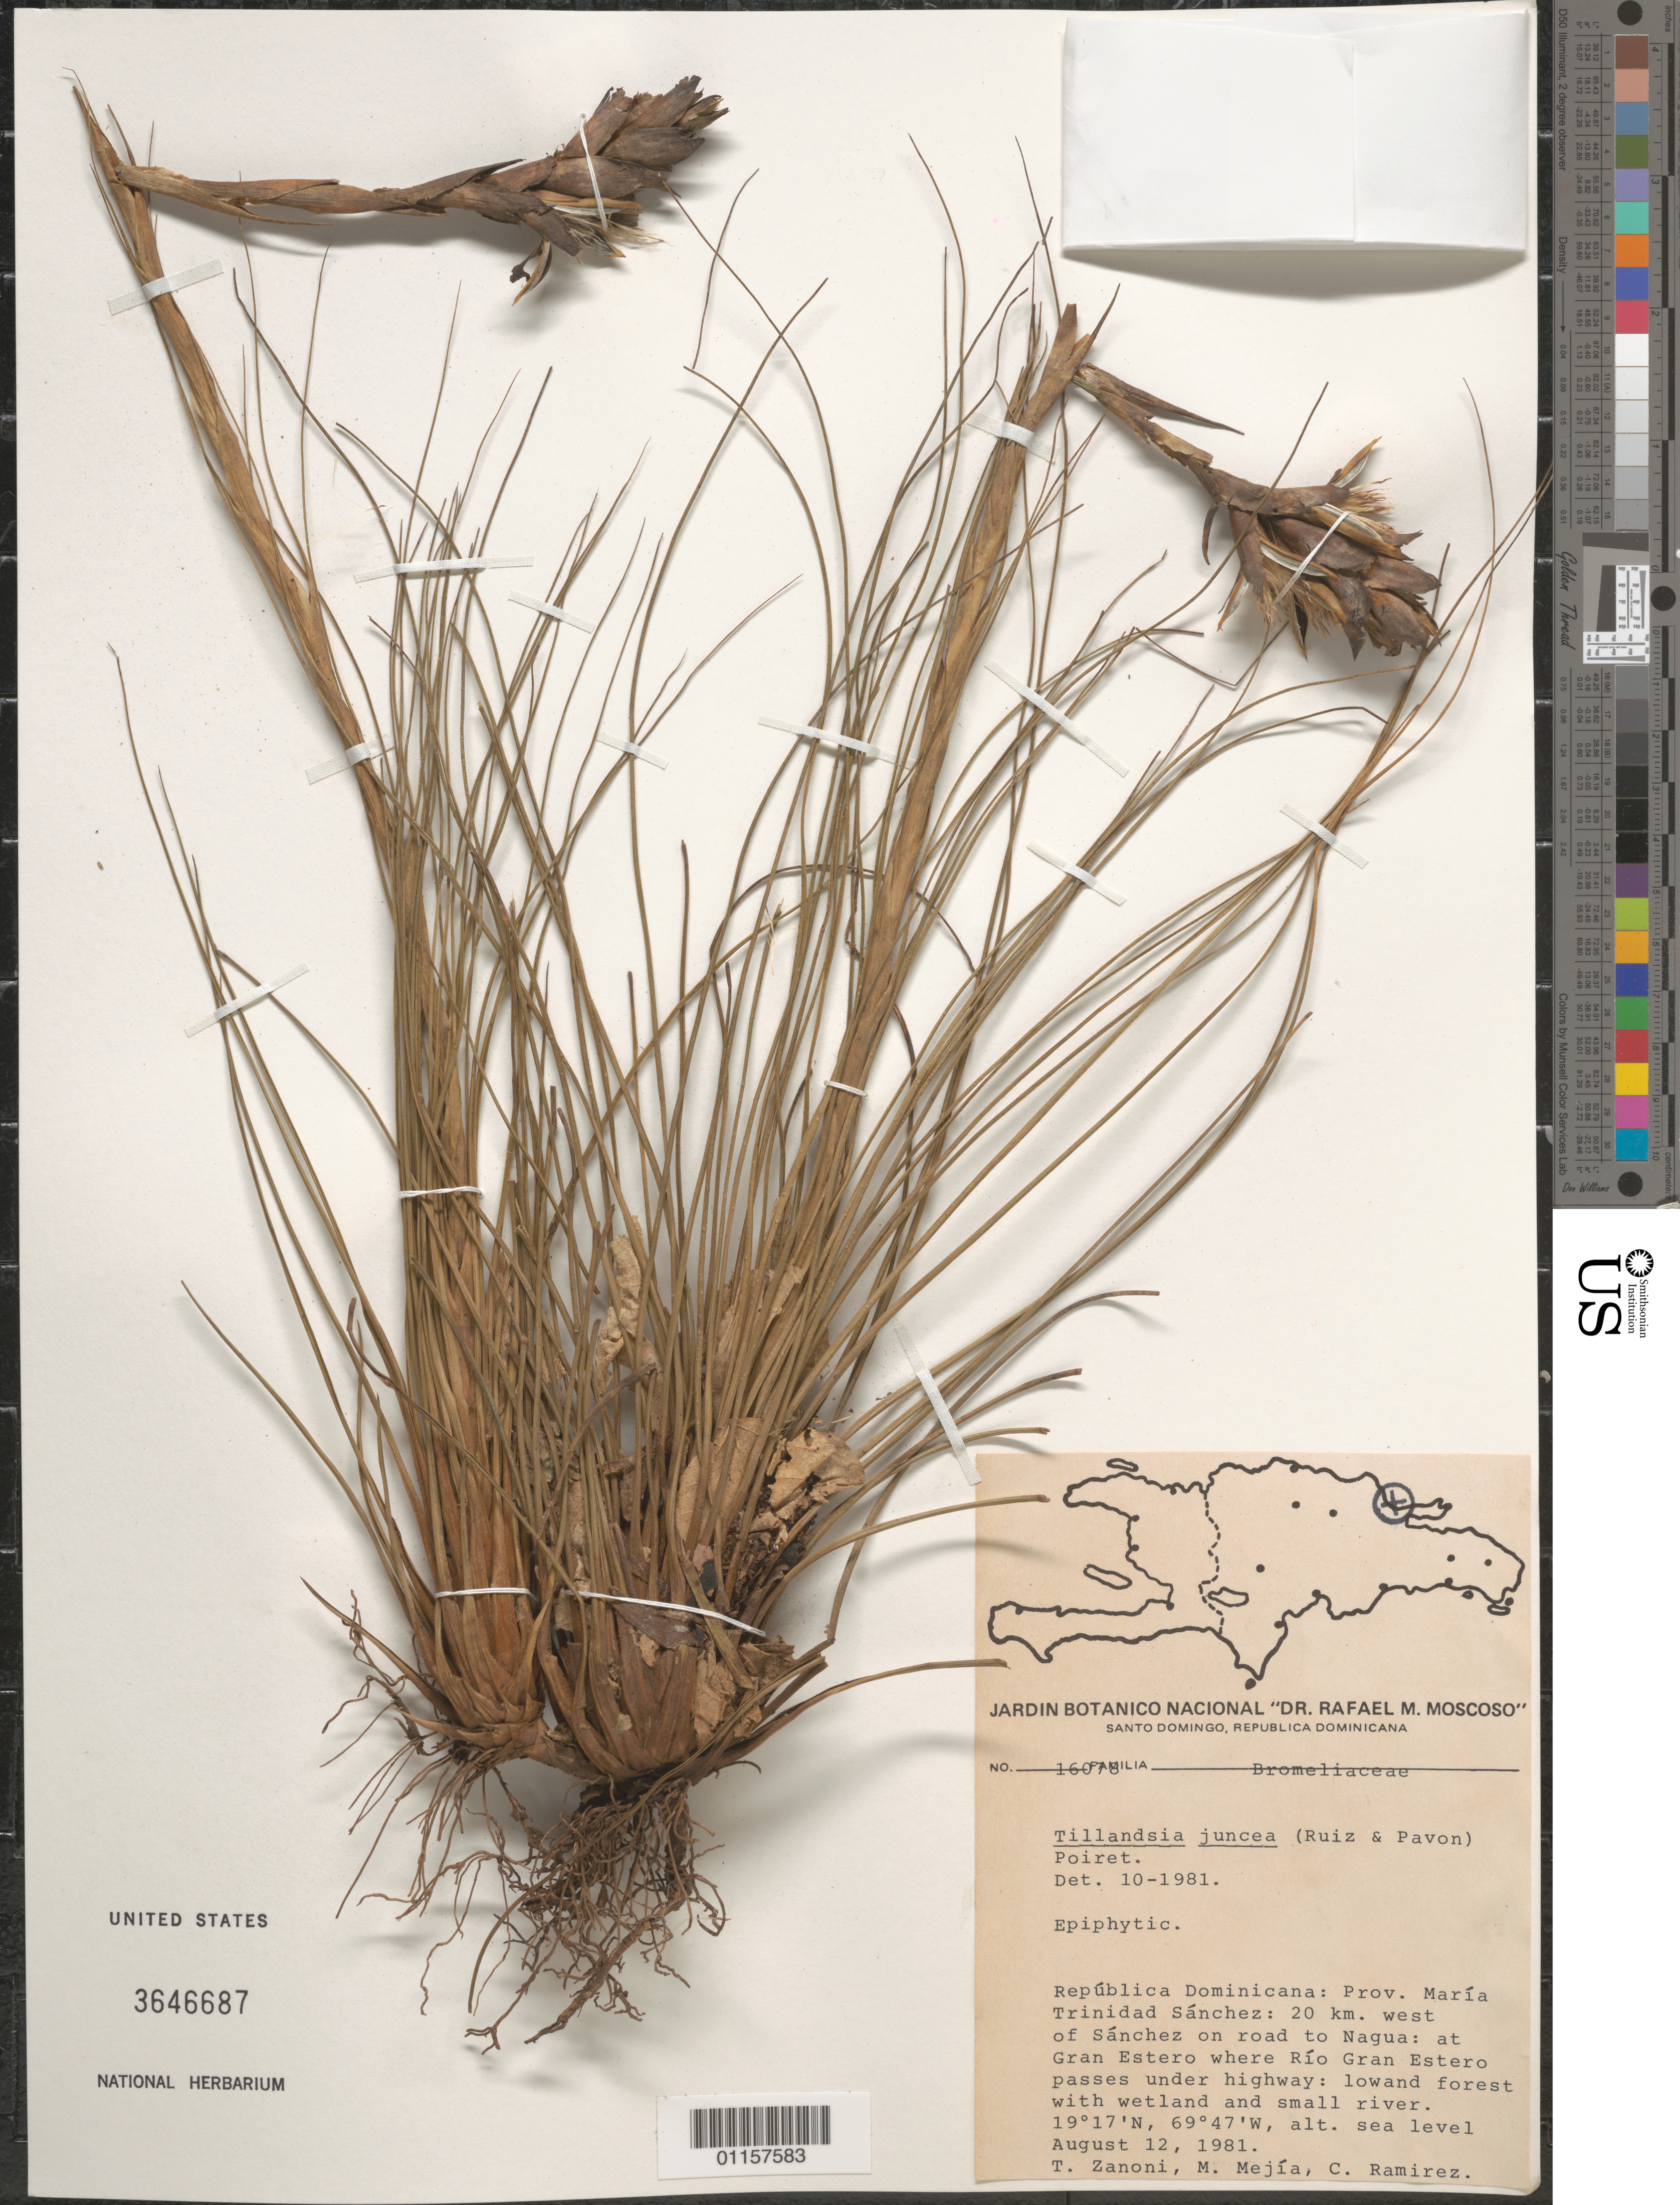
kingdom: Plantae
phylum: Tracheophyta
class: Liliopsida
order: Poales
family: Bromeliaceae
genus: Tillandsia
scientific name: Tillandsia juncea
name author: (Ruiz & Pav.) Poir.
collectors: T. A. Zanoni, M. Mejia & C. Ramirez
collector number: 16078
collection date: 1981-08-12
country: Dominican Republic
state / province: María Trinidad Sánchez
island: Hispaniola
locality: Sánchez; 20 km west of Sánchez on road to Nagua; at Gran Estero where Río Gran Estero passes under highway.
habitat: Lowland and forest with wetland and small river.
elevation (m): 0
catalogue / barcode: US 3646687